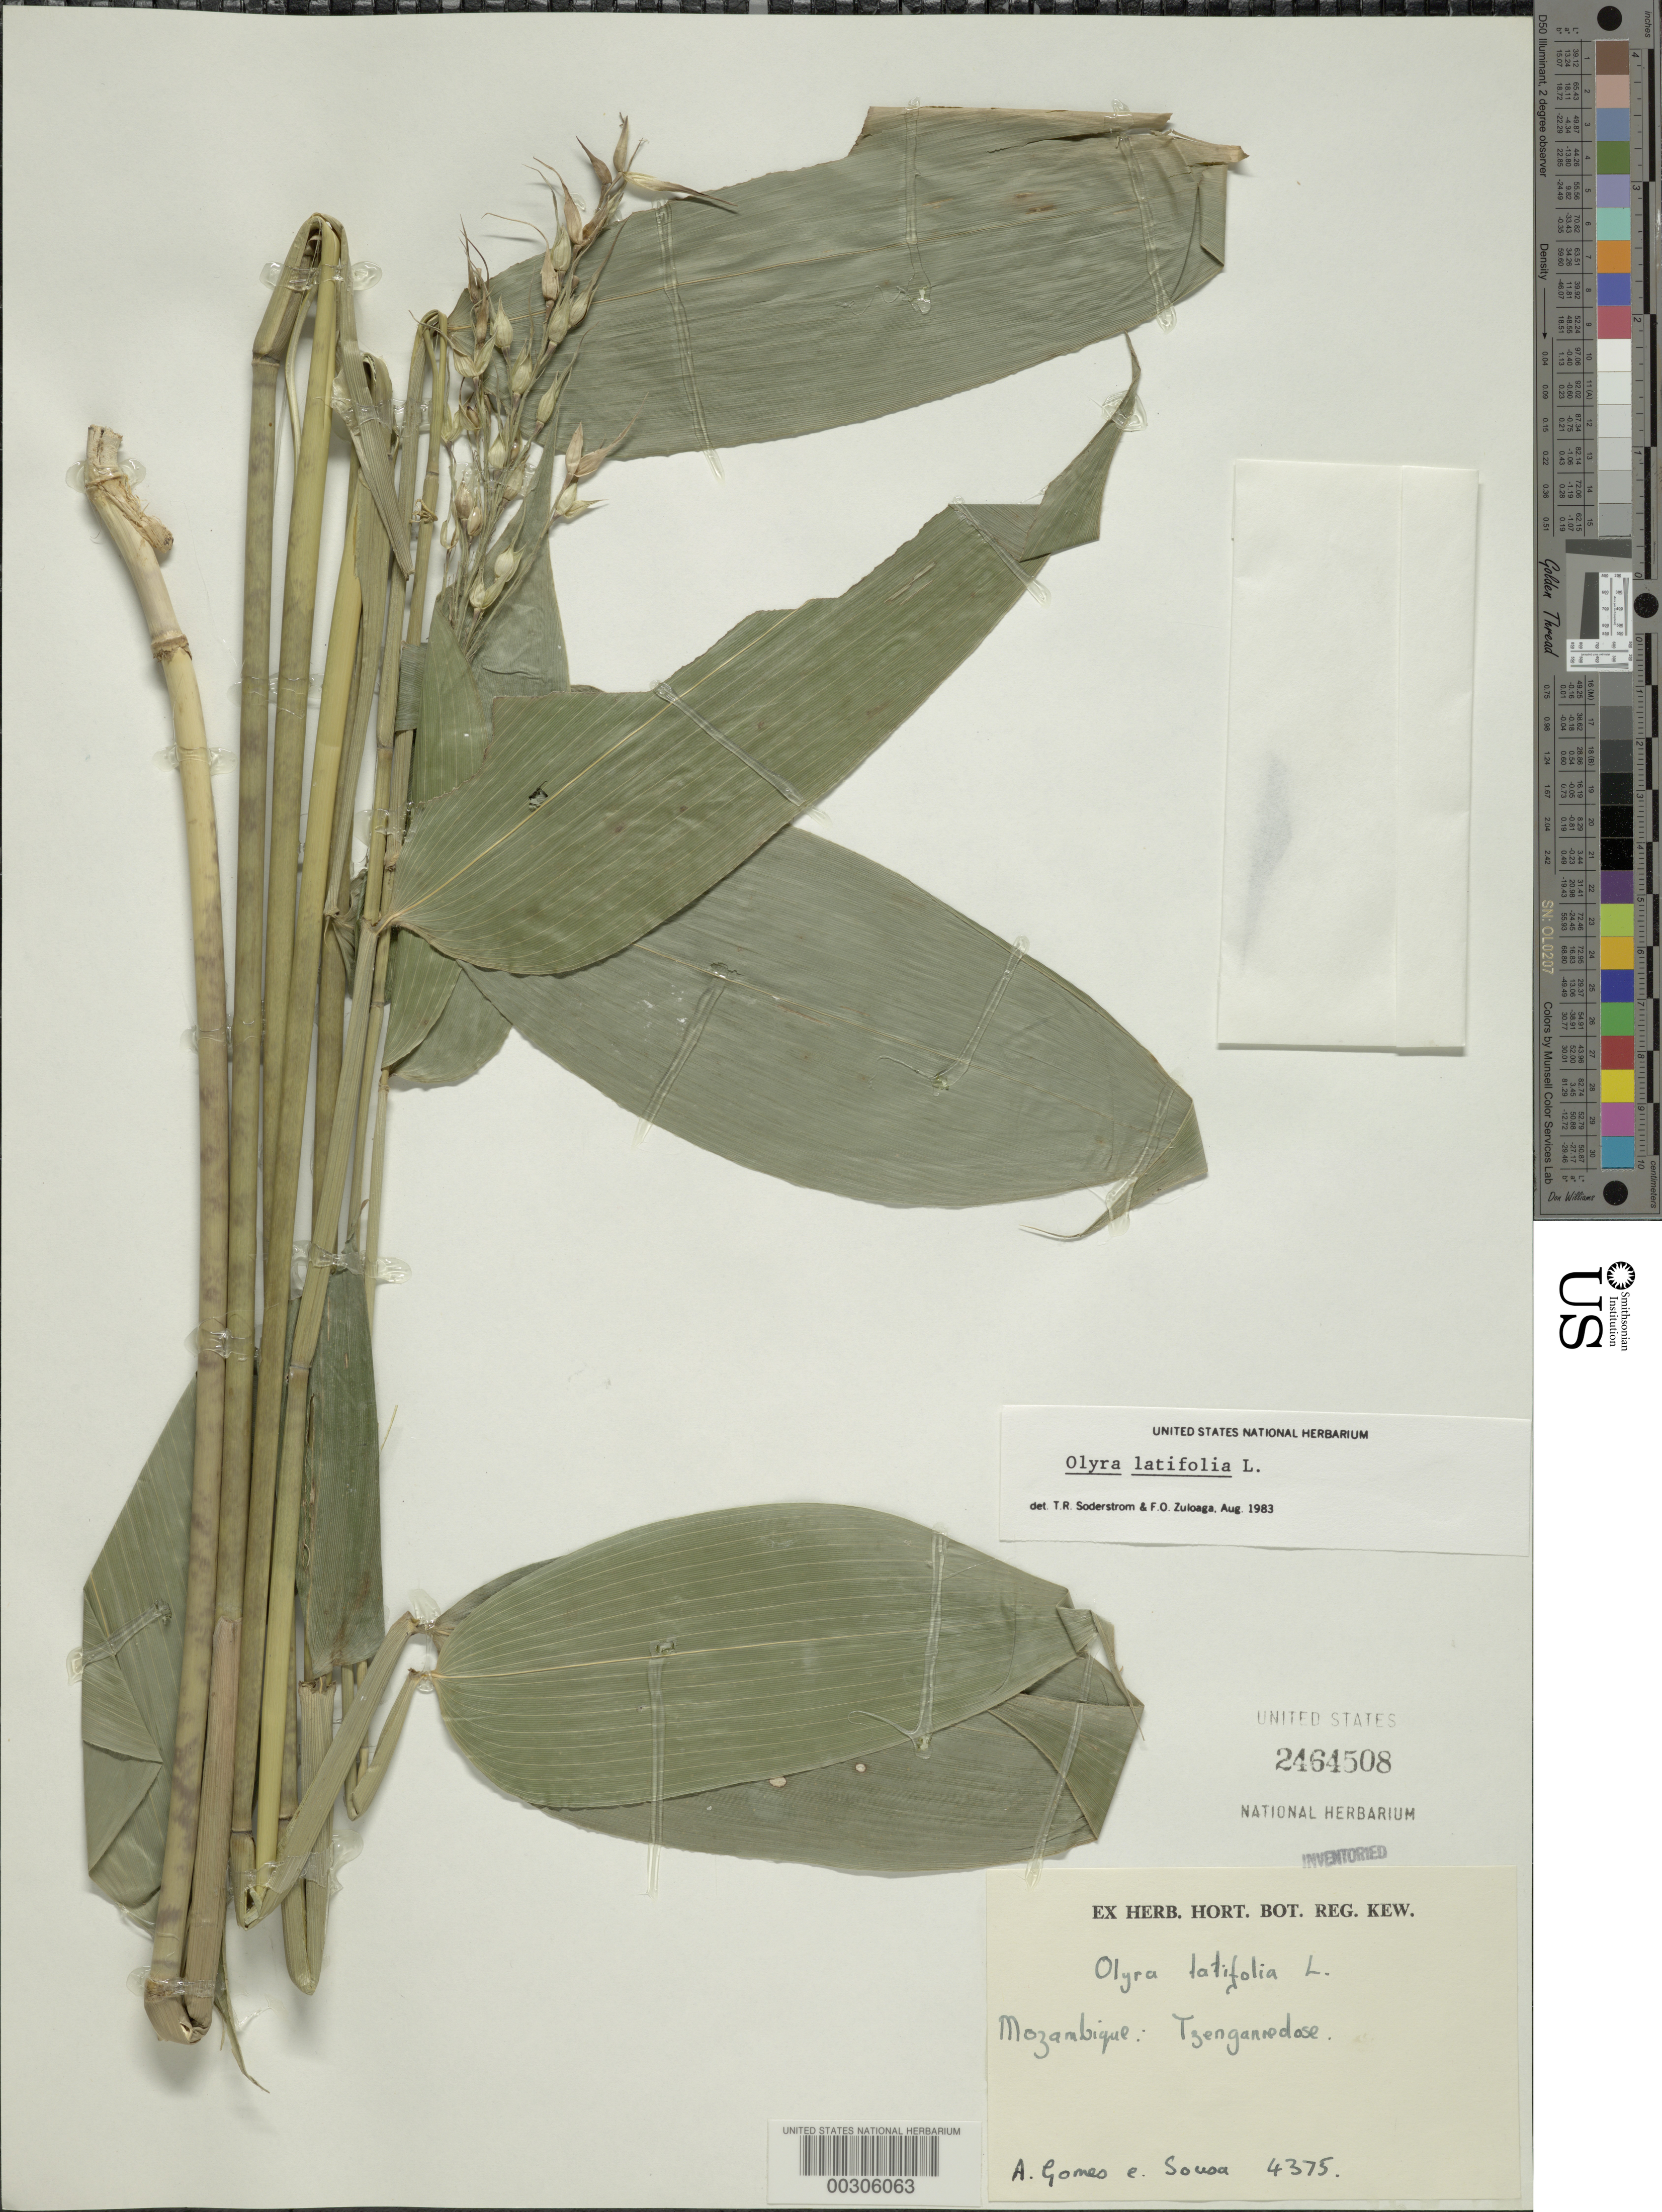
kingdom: Plantae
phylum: Tracheophyta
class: Liliopsida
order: Poales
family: Poaceae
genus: Olyra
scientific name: Olyra latifolia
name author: L.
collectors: A. Gomes & -. Sousa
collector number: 4375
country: Mozambique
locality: Tzengannedose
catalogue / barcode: US 2464508